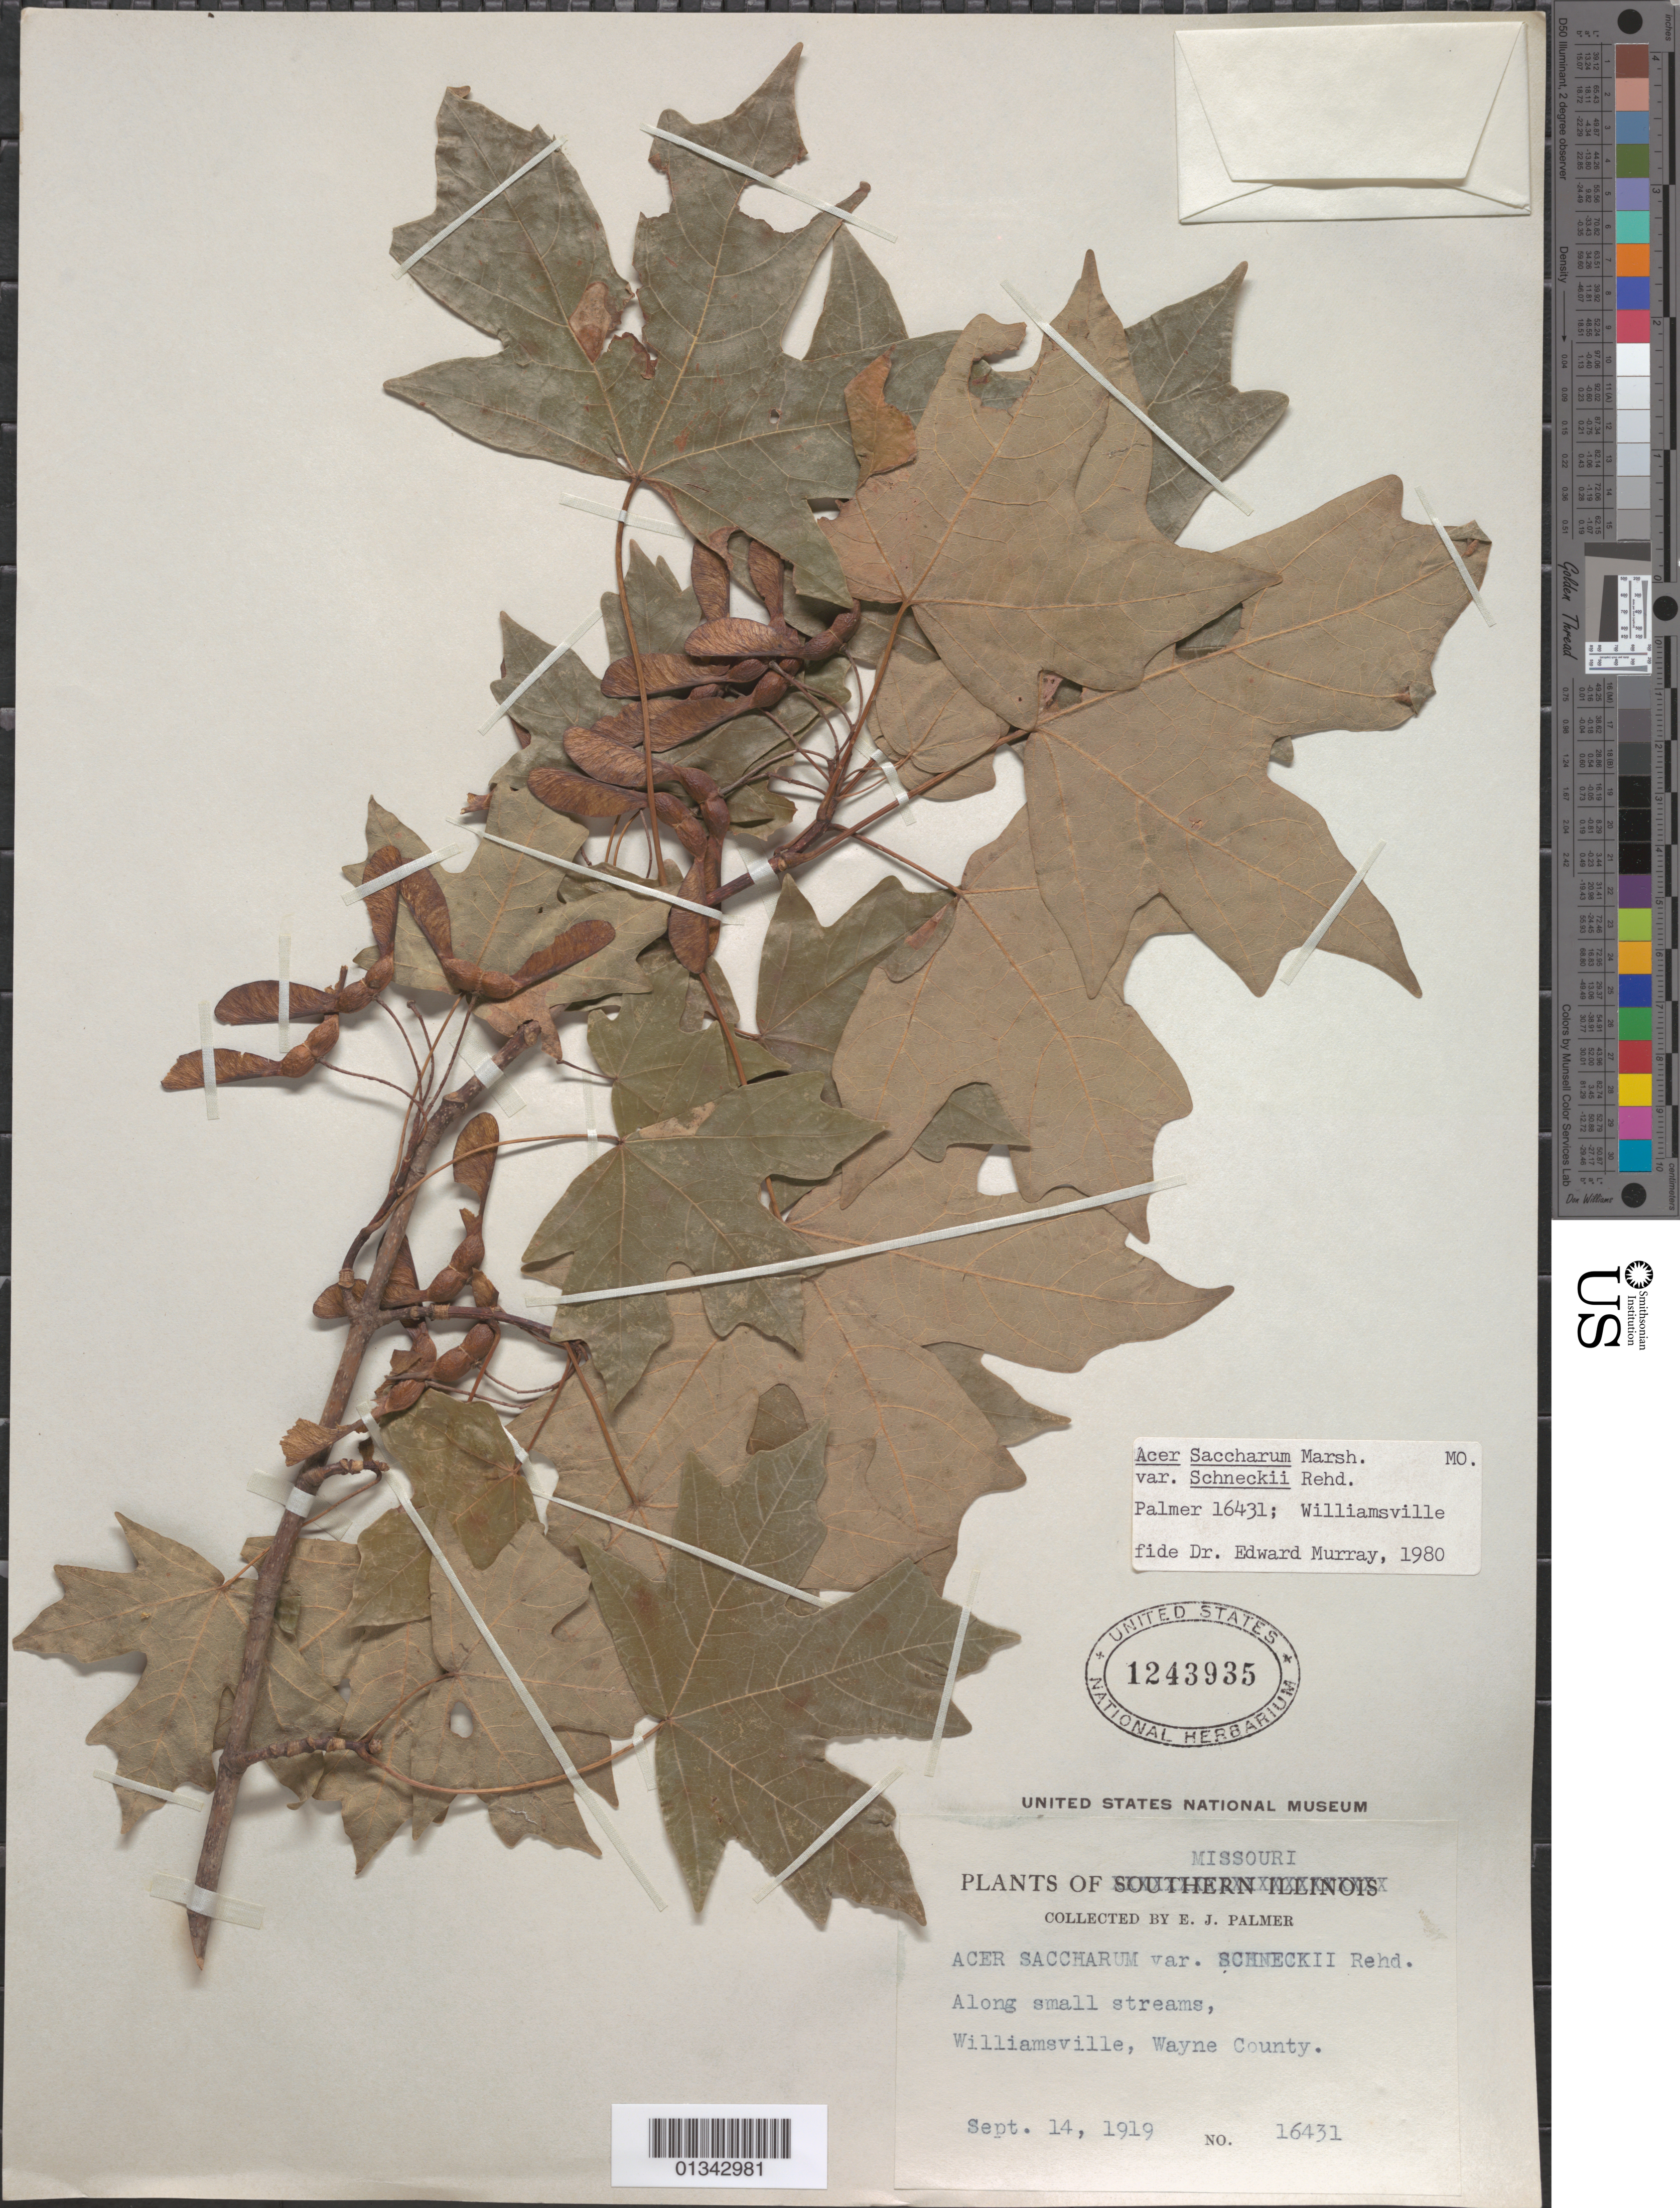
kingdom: Plantae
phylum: Tracheophyta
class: Magnoliopsida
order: Sapindales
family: Sapindaceae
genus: Acer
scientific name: Acer saccharum var. schneckii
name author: Rehder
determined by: Murray, Edward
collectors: E. J. Palmer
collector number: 16431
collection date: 1919-09-14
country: United States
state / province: Missouri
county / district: Wayne County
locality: Wayne County, Williamsville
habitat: Along small streams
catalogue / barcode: US 1243935